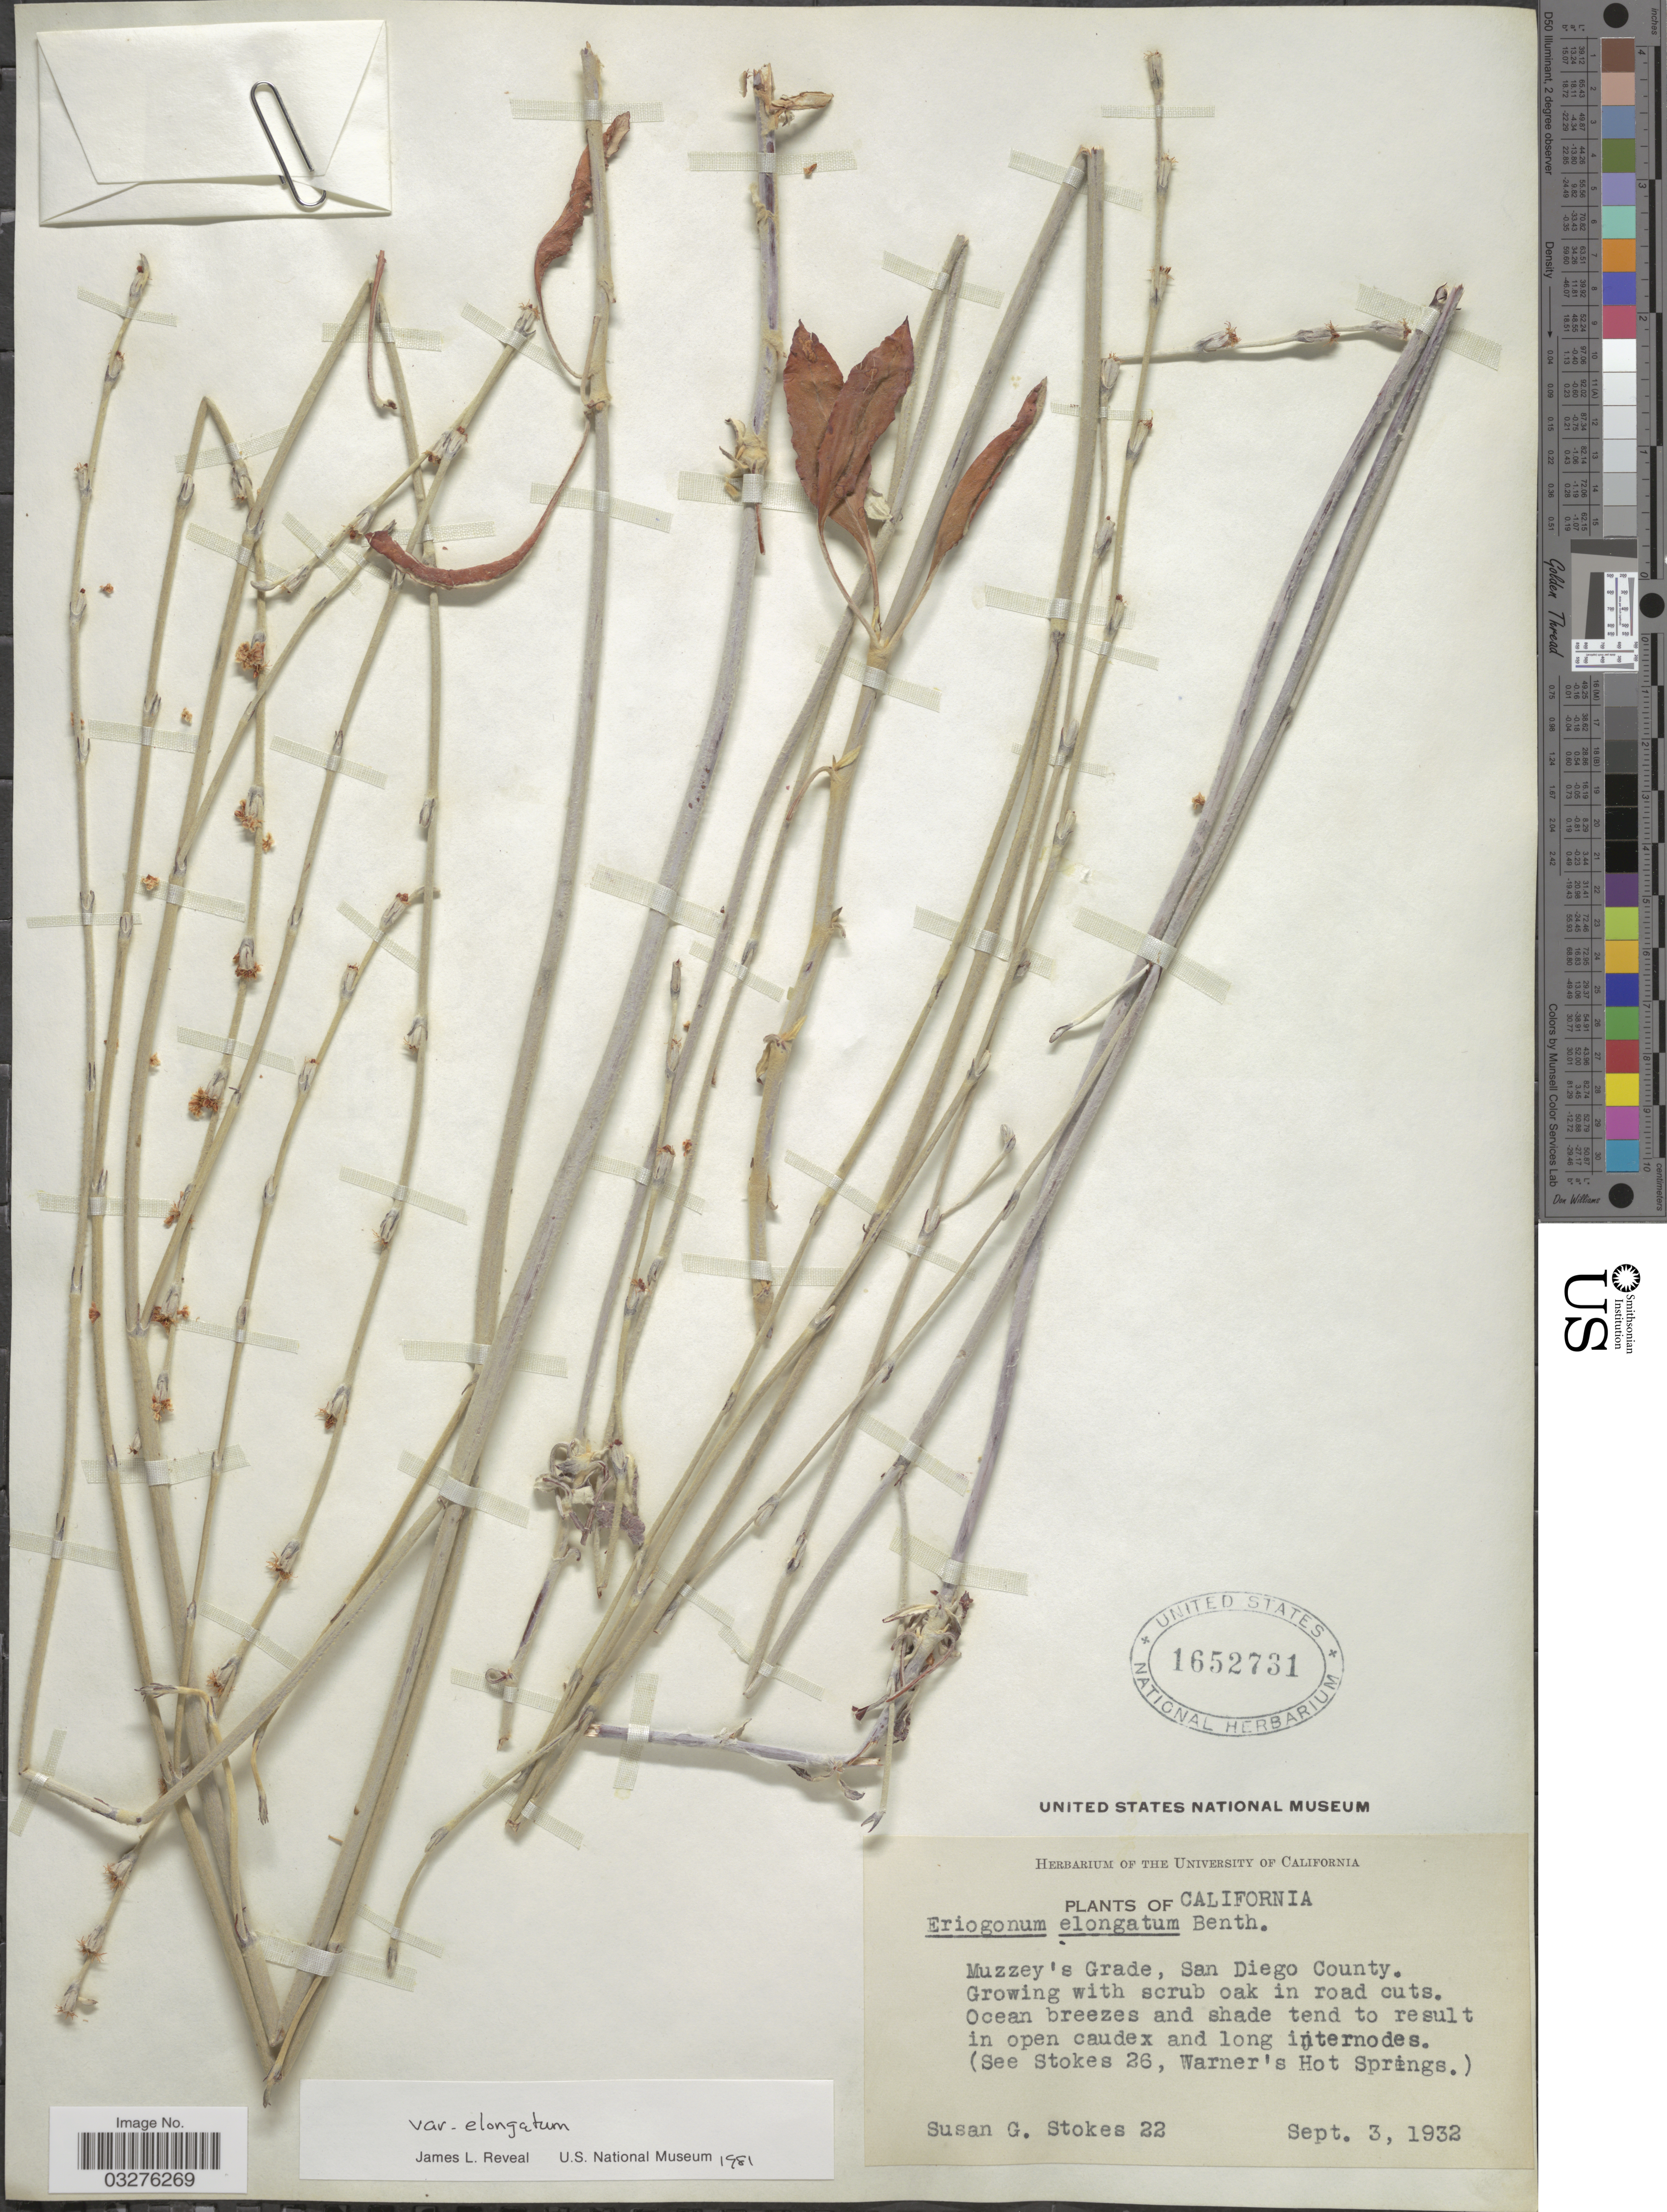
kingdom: Plantae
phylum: Tracheophyta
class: Magnoliopsida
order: Caryophyllales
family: Polygonaceae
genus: Eriogonum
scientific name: Eriogonum elongatum var. elongatum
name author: Benth.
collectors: S. G. Stokes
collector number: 22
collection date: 1932-09-03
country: United States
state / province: California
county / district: San Diego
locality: Muzzey's Grade, San Diego County. Warner's Hot Springs [unsure placement]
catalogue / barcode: US 1652731